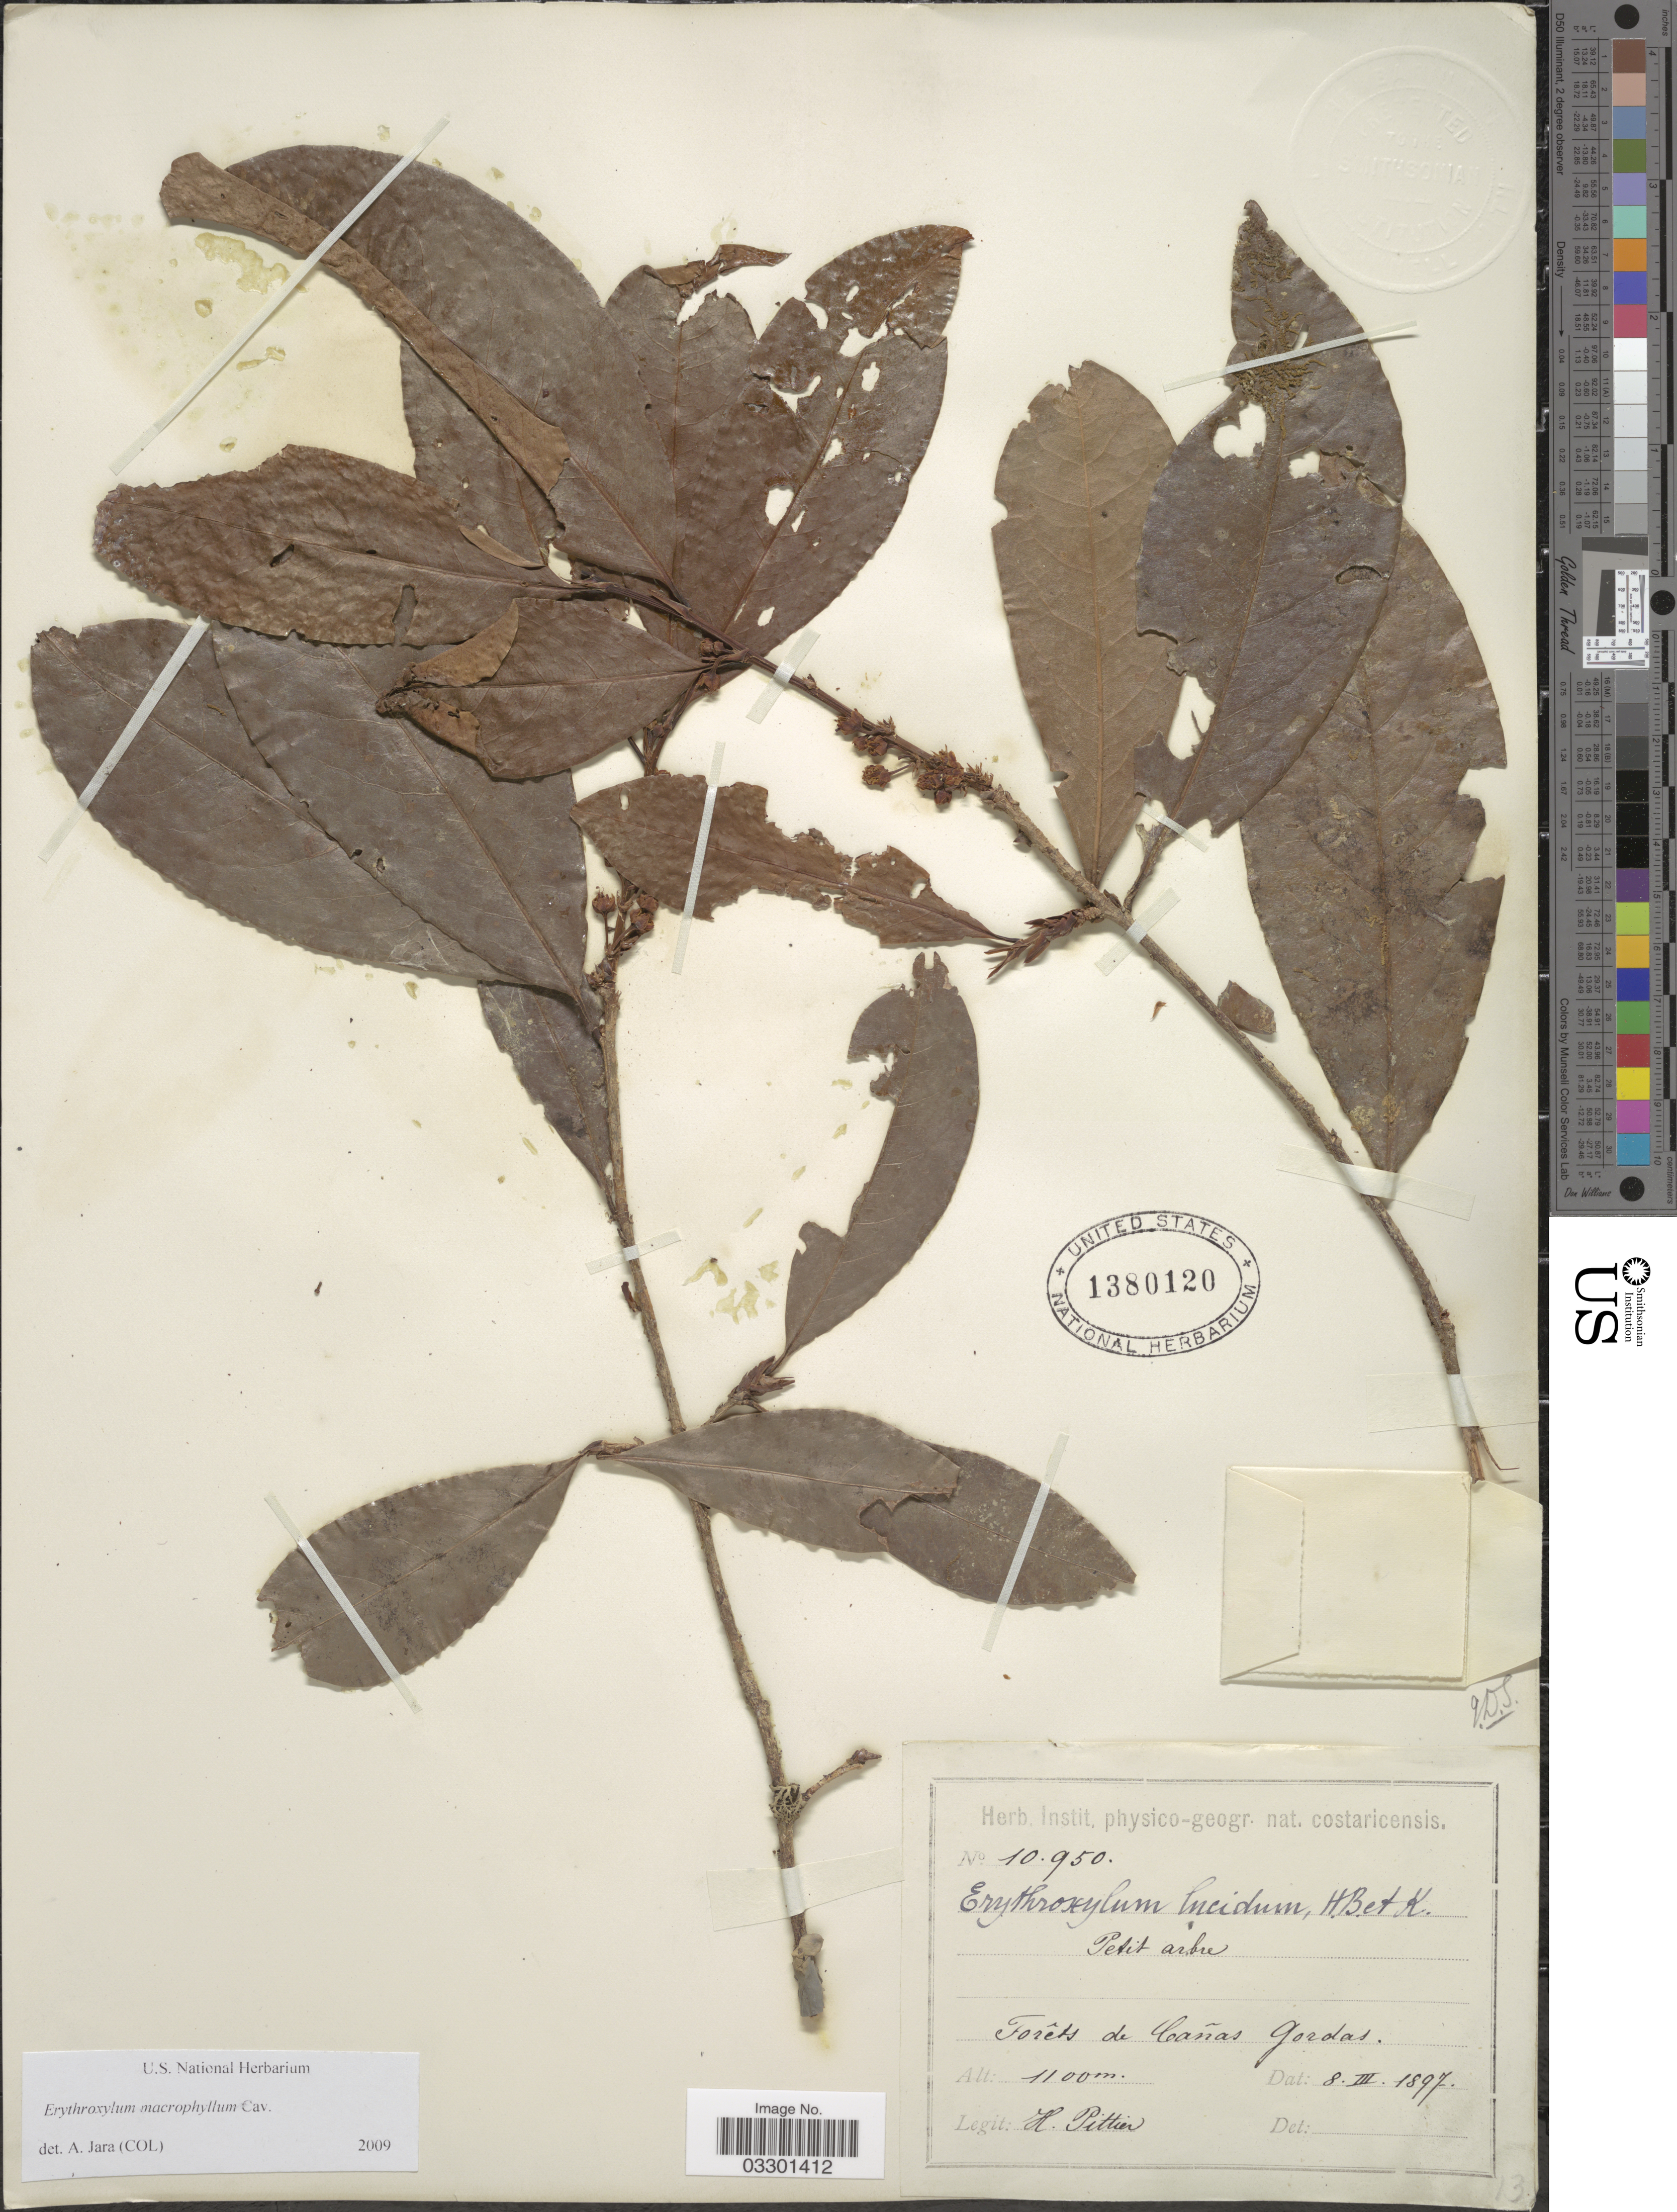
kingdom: Plantae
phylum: Tracheophyta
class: Magnoliopsida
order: Malpighiales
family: Erythroxylaceae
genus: Erythroxylum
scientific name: Erythroxylum macrophyllum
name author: Cav.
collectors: H. F. Pittier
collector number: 10950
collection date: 1897-03-08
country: Costa Rica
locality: Forêts de Cañas Gordas.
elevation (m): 1100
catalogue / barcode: US 1380120